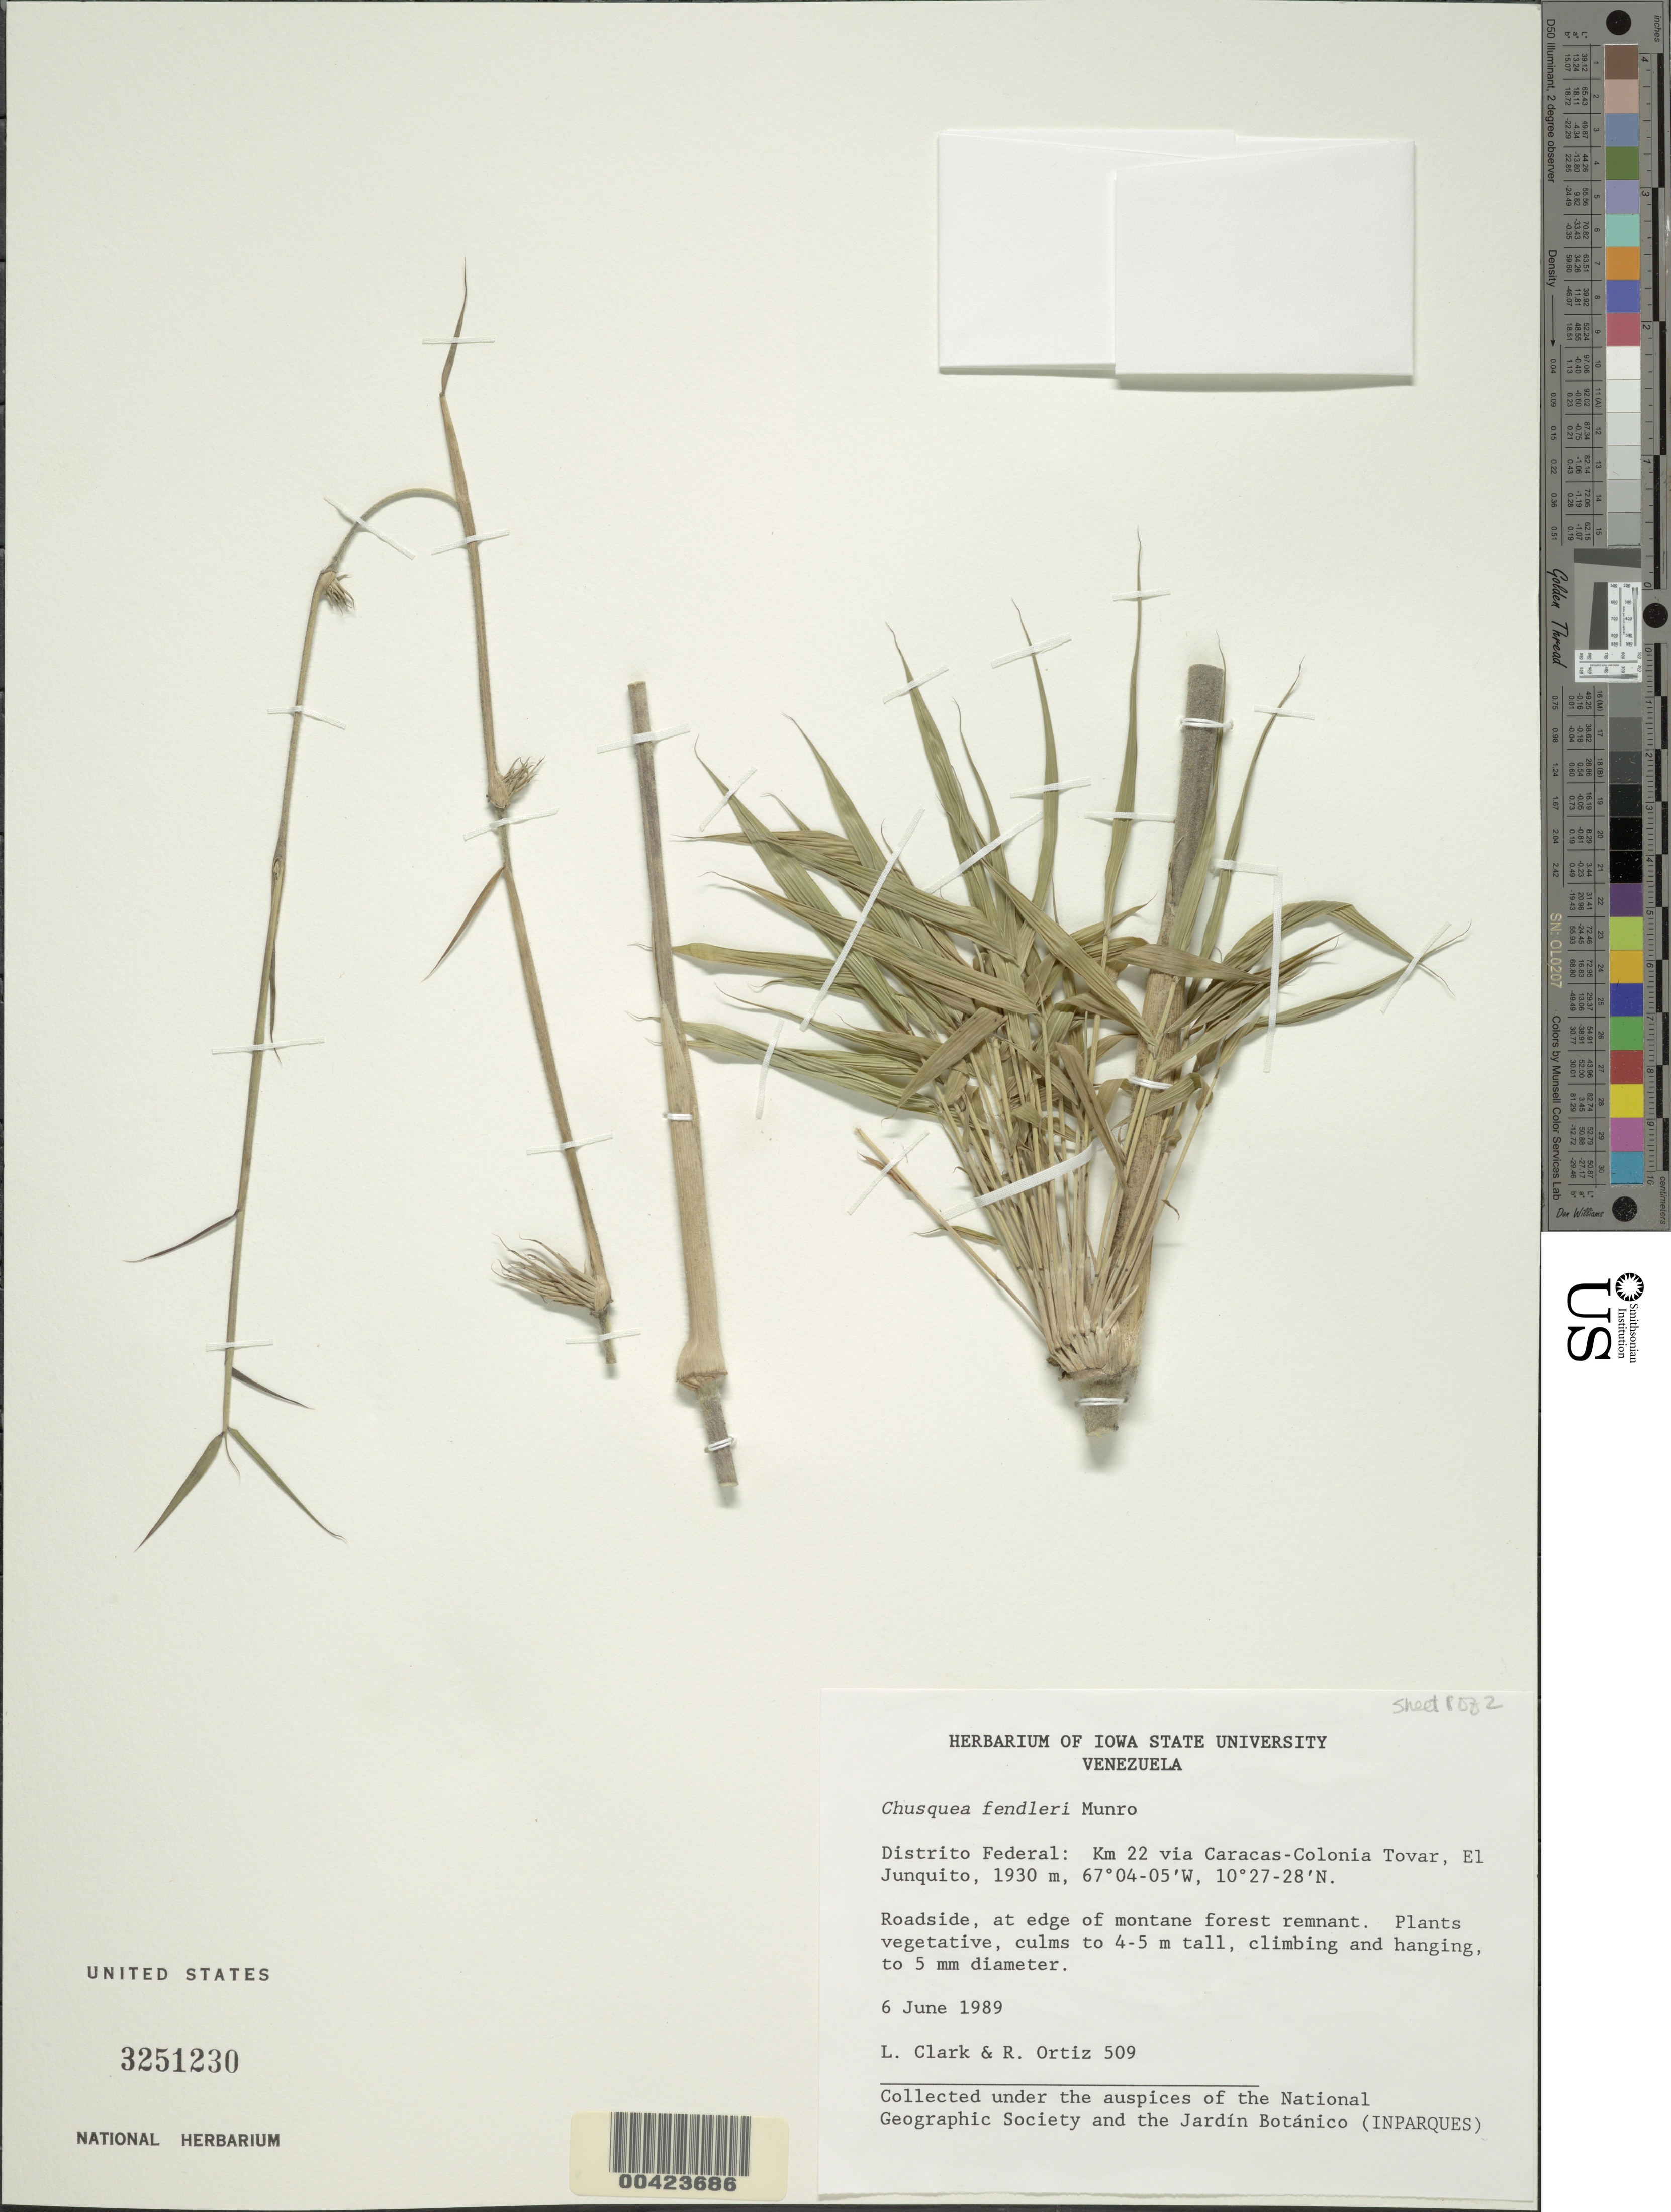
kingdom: Plantae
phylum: Tracheophyta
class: Liliopsida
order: Poales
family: Poaceae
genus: Chusquea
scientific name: Chusquea fendleri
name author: Munro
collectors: L. G. Clark & R. del C. Ortiz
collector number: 509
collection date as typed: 06 Jun 1989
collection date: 1989-06-06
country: Venezuela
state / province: Distrito Federal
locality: El junquito; km 22 via caracas - colonia tovar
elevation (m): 1930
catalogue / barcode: US 3251230